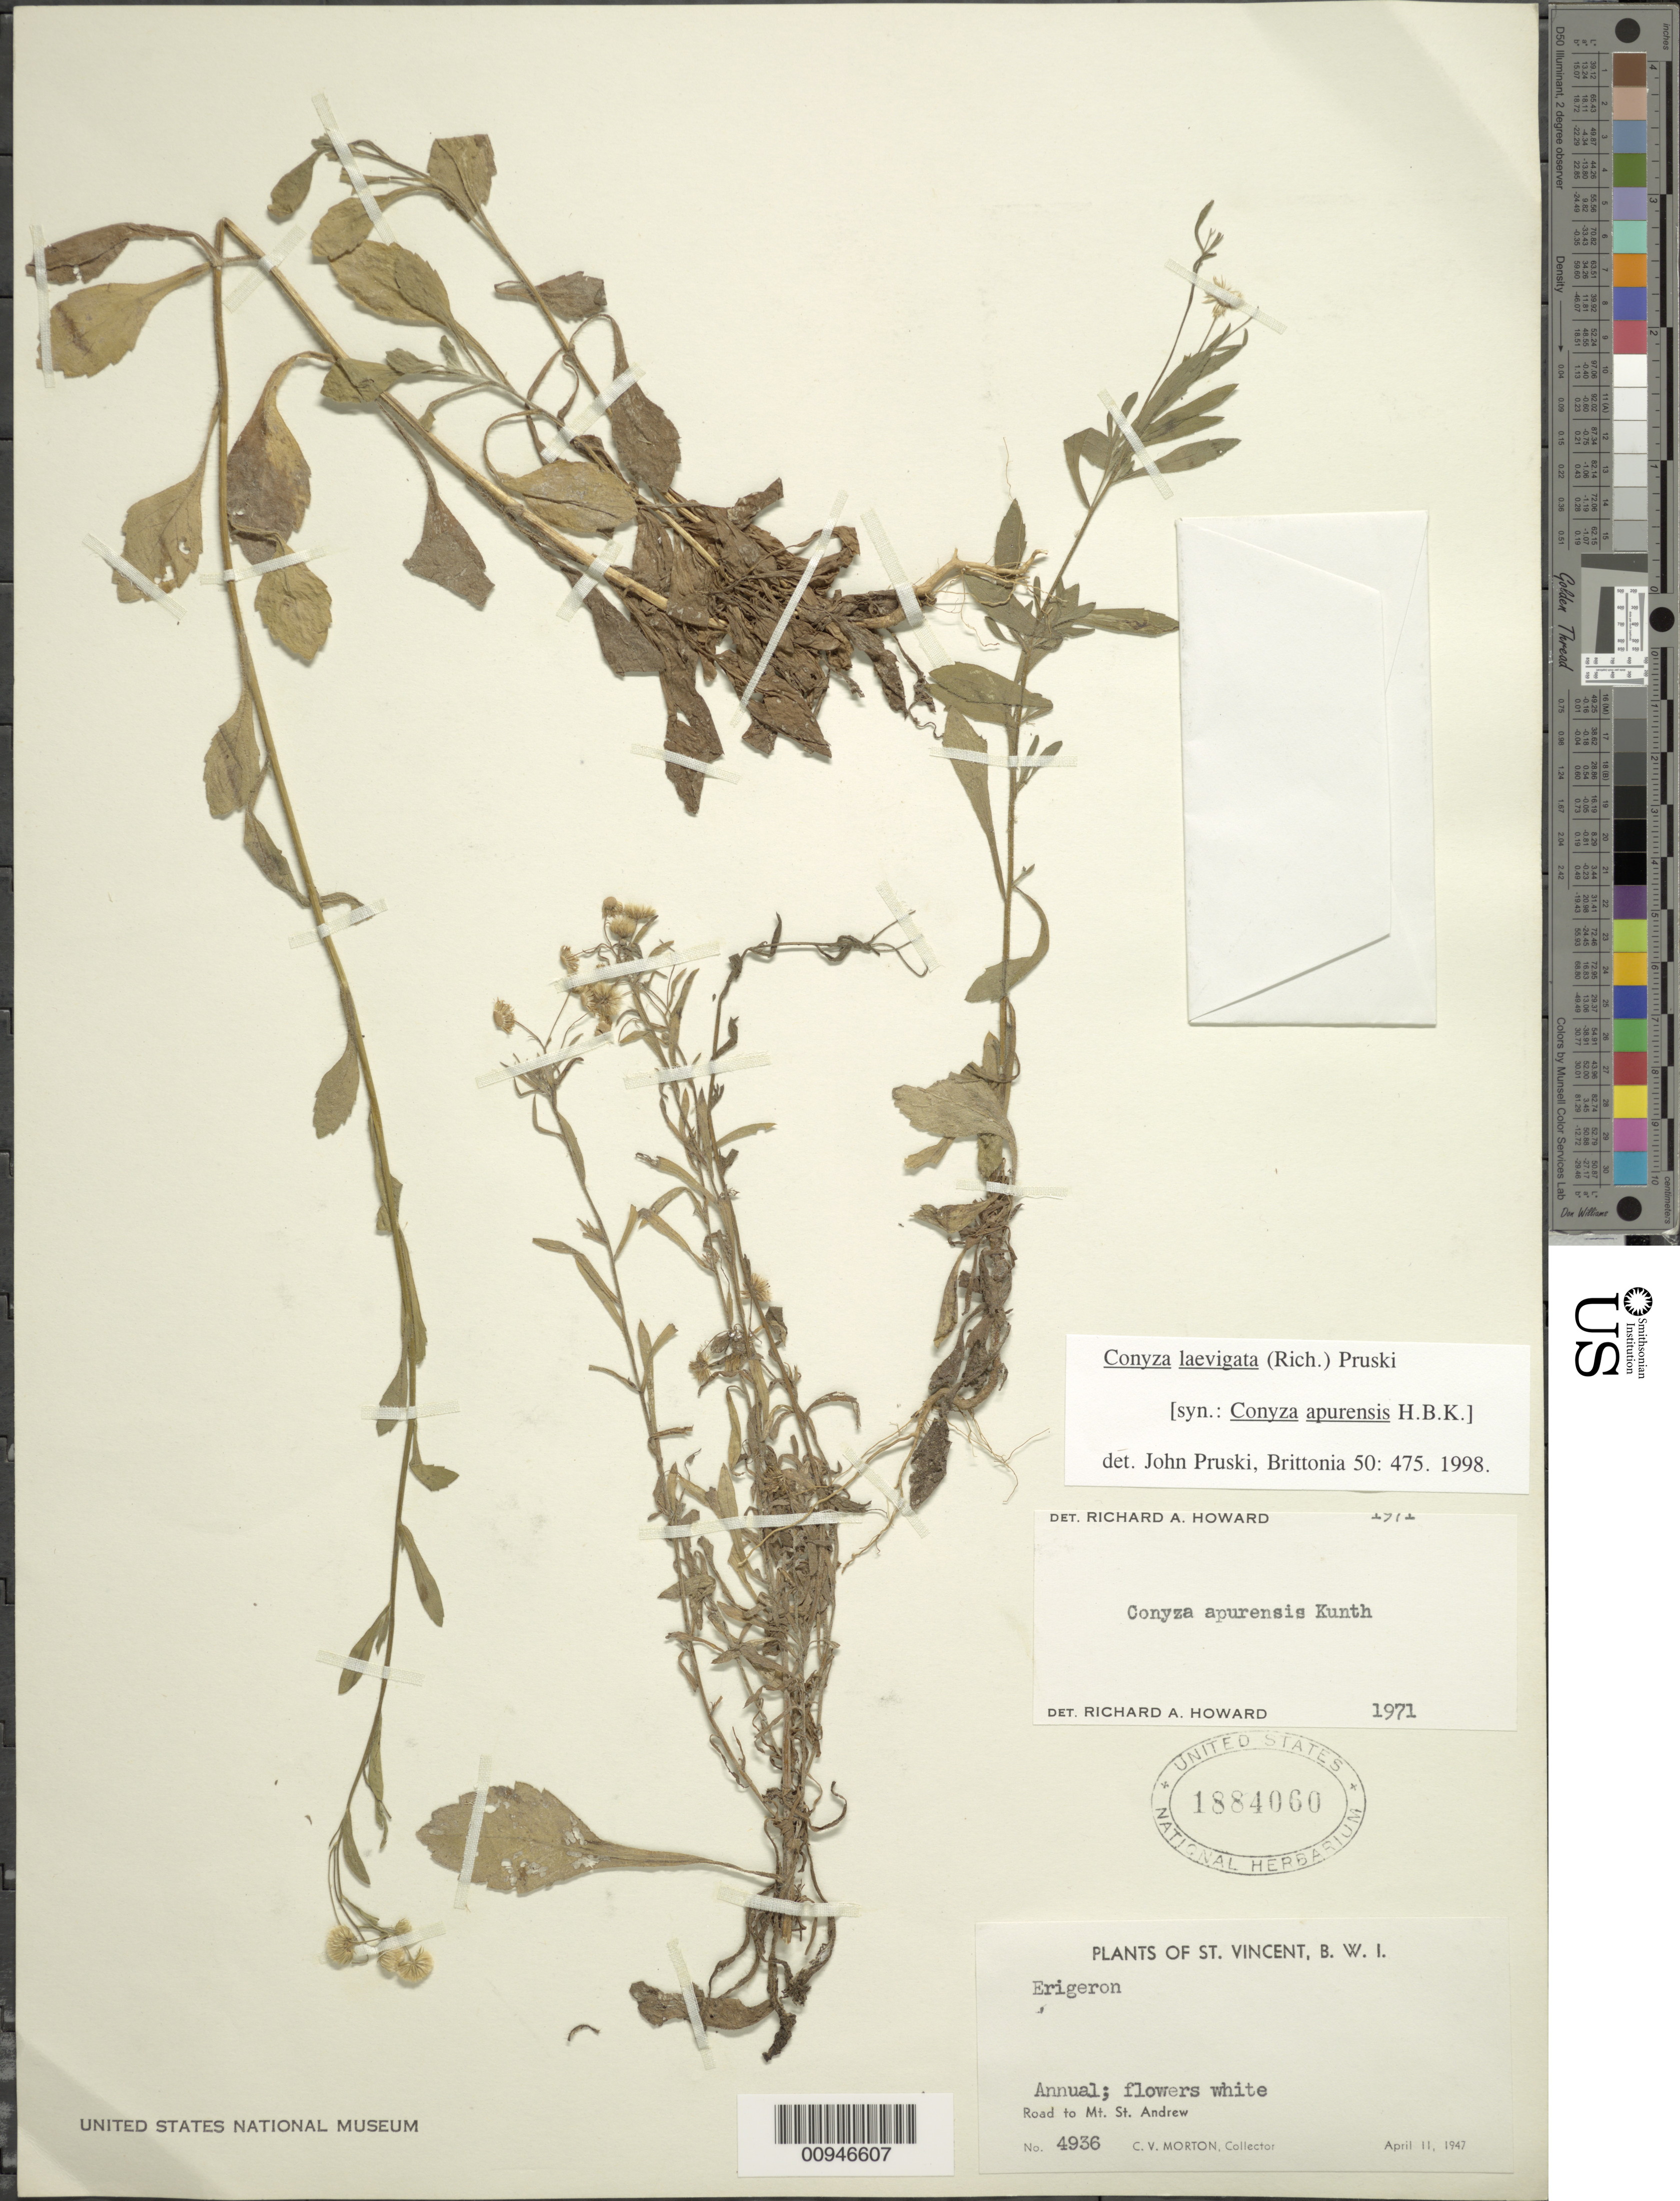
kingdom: Plantae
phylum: Tracheophyta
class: Magnoliopsida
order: Asterales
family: Asteraceae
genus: Conyza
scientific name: Conyza laevigata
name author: (Rich.) Pruski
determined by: Pruski, J. F.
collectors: C. V. Morton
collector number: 4936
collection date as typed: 11 Apr 1947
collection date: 1947-04-11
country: St. Vincent - Grenadines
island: St. Vincent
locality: Road to Mt. St. Andrew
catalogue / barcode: US 1884060